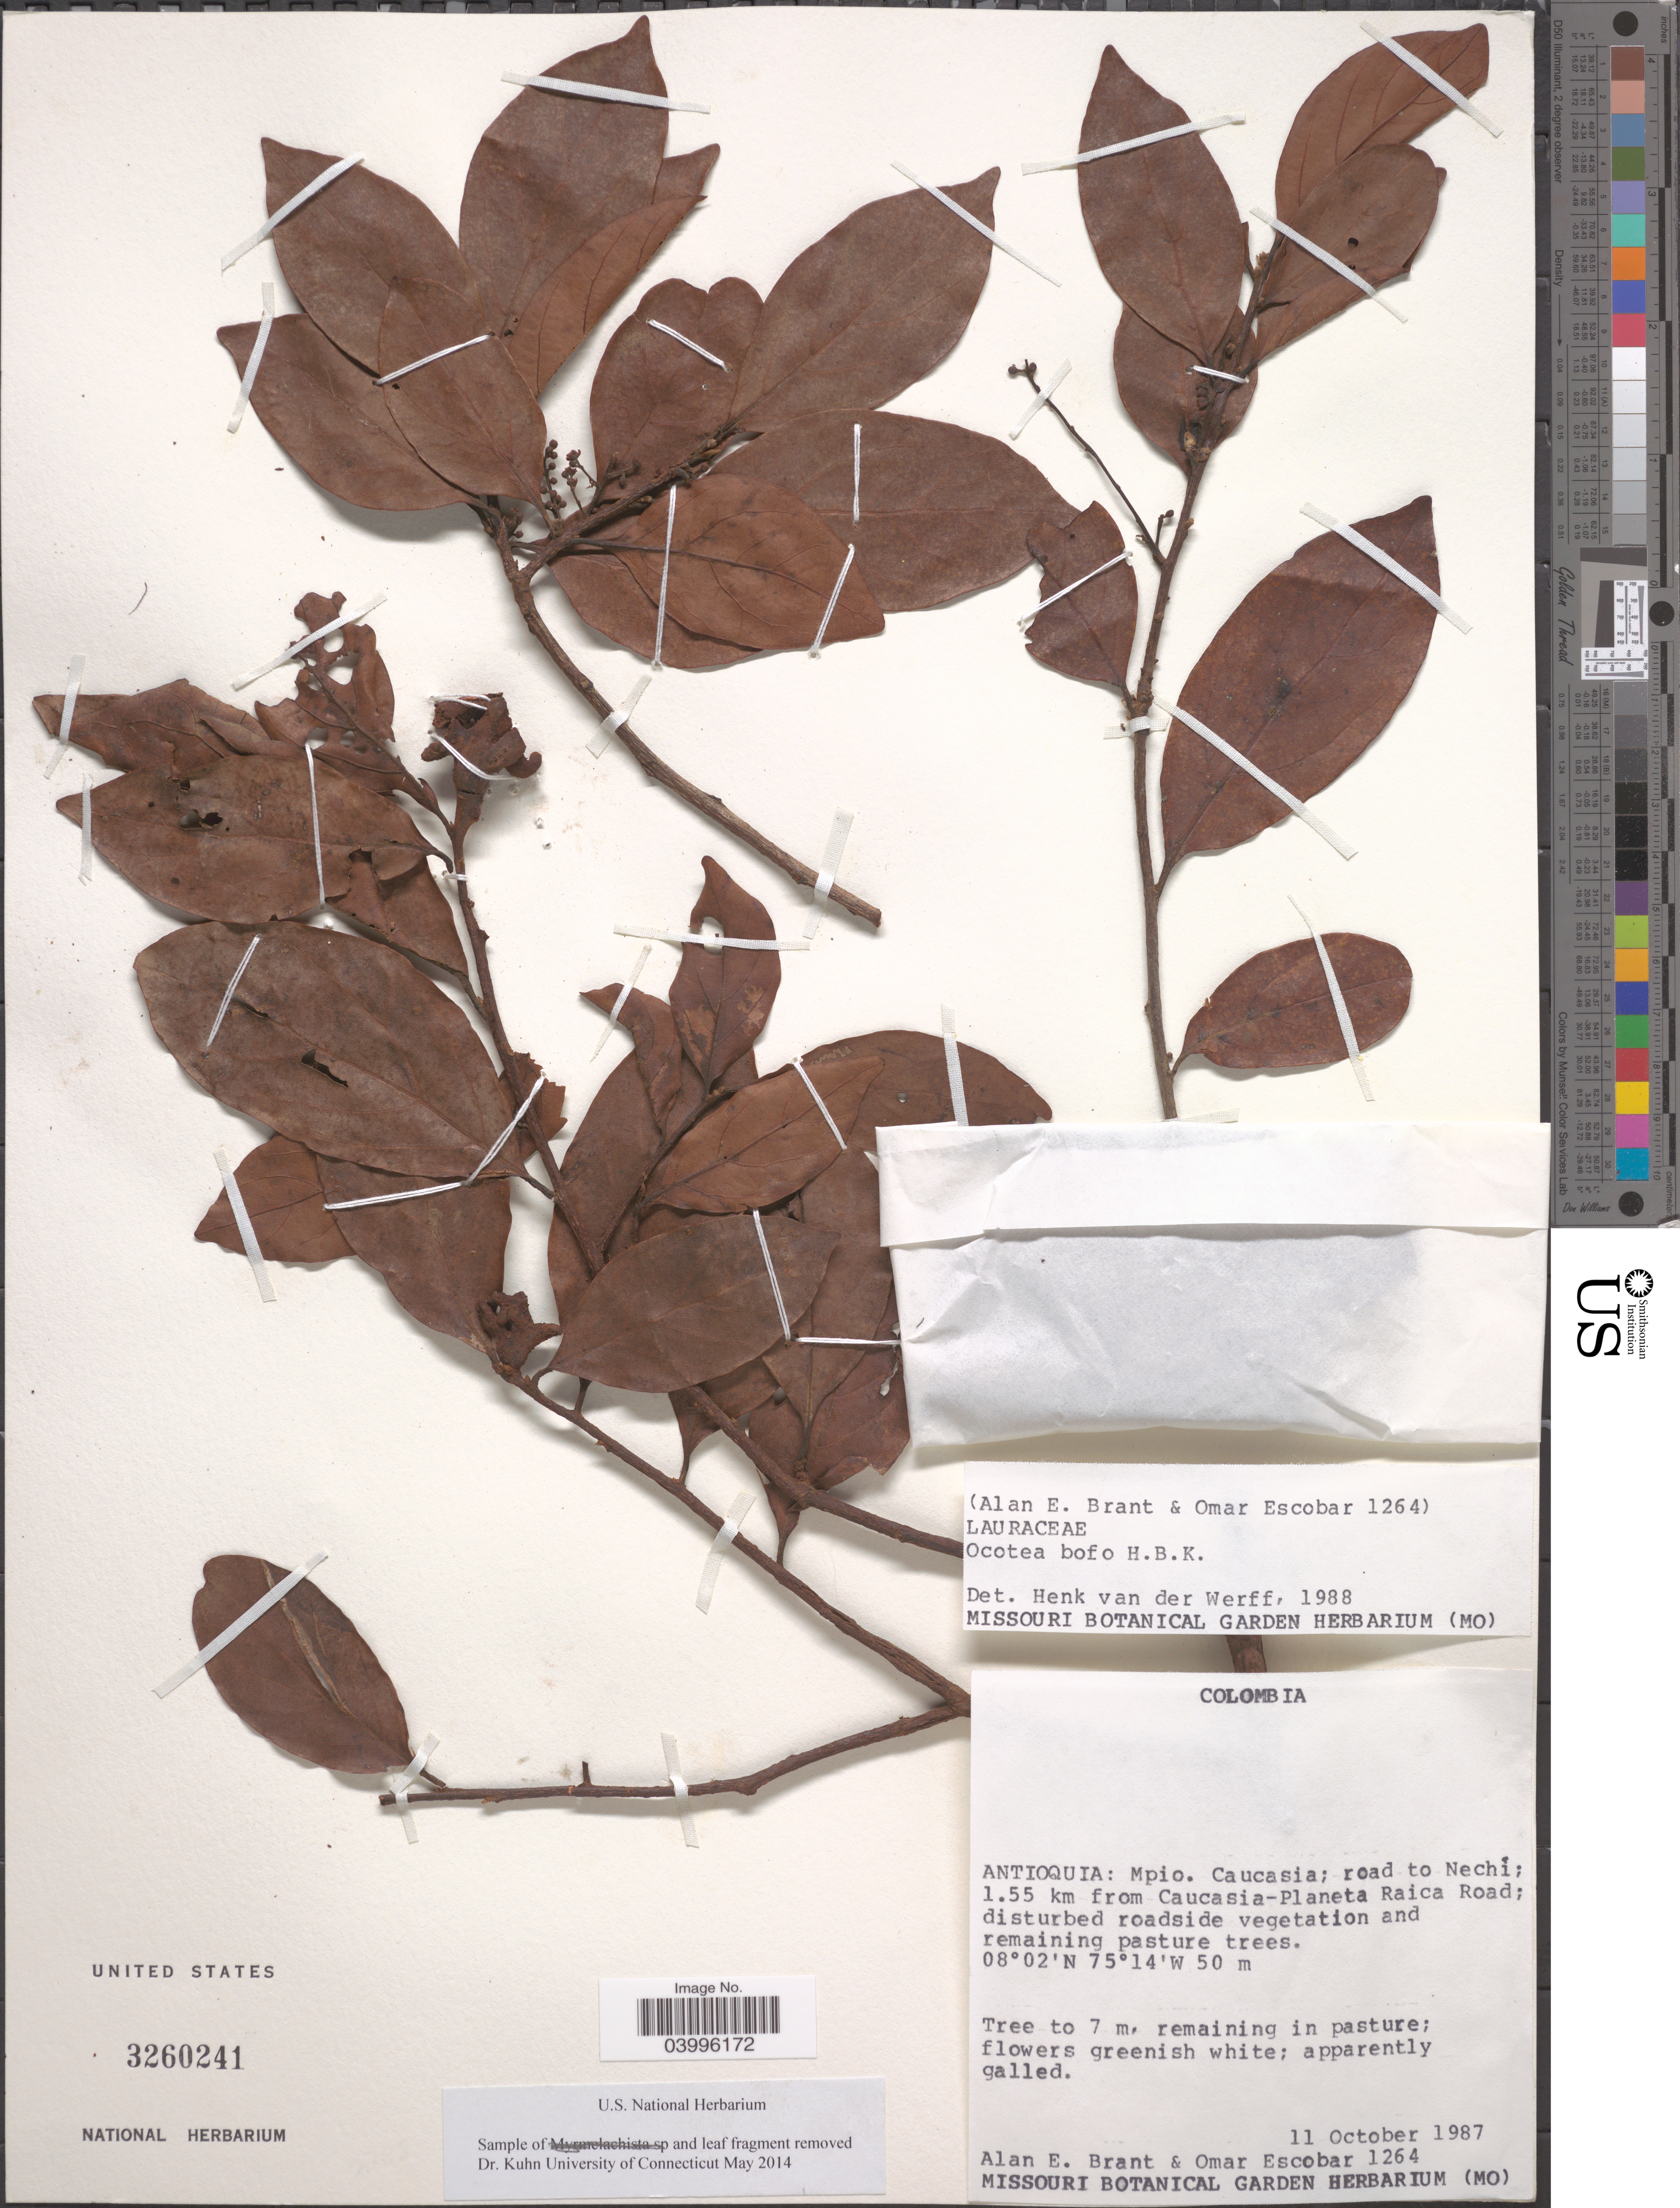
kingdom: Plantae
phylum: Tracheophyta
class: Magnoliopsida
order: Laurales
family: Lauraceae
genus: Ocotea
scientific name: Ocotea bofo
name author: Kunth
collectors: A. Brant & O. D. Escobar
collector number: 1264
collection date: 1987-10-11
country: Colombia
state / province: Antioquia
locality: Mpio. Caucasia; road to Nechí; 1.55 km from Caucasia-Planeta Raica Road.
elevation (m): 50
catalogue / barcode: US 3260241